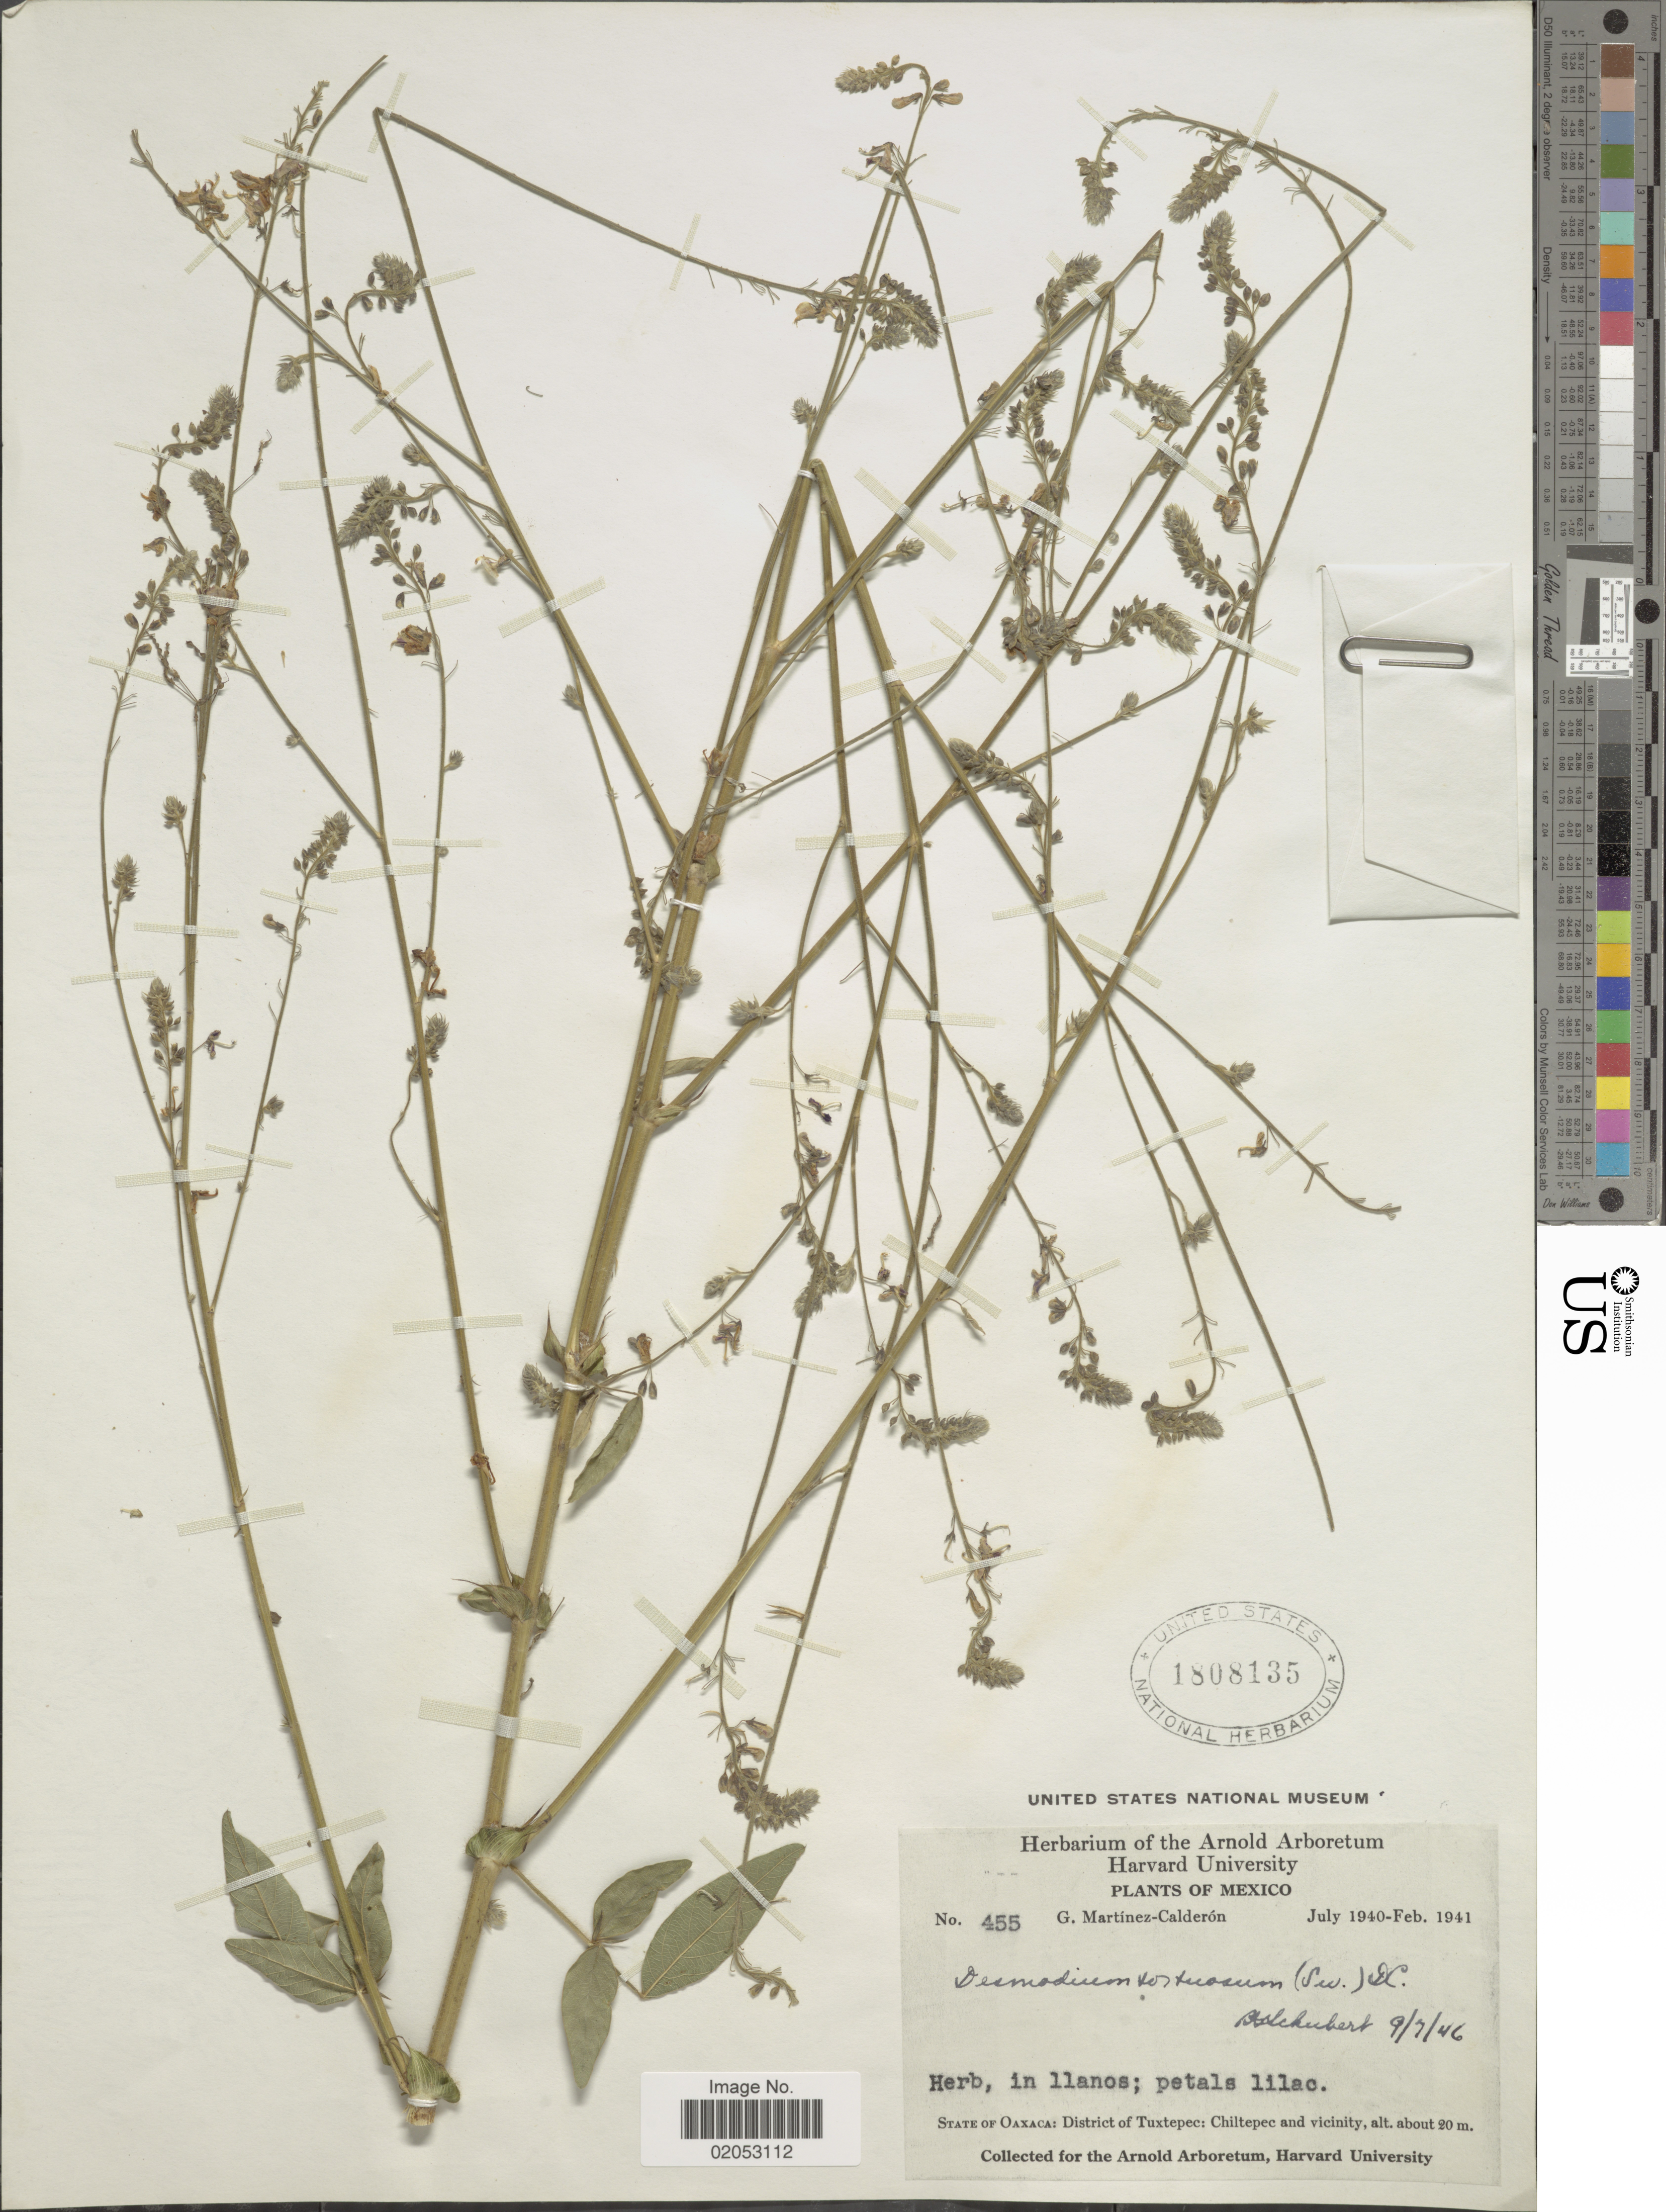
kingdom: Plantae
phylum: Tracheophyta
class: Magnoliopsida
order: Fabales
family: Fabaceae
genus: Desmodium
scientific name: Desmodium tortuosum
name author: (Sw.) DC.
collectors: G. Martinez-C.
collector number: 455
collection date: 1940-07/1941-02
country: Mexico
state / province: Oaxaca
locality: State of Oaxaca: District of Tuxtepec: Chiltepec and vicinity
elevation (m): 20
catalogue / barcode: US 1808135